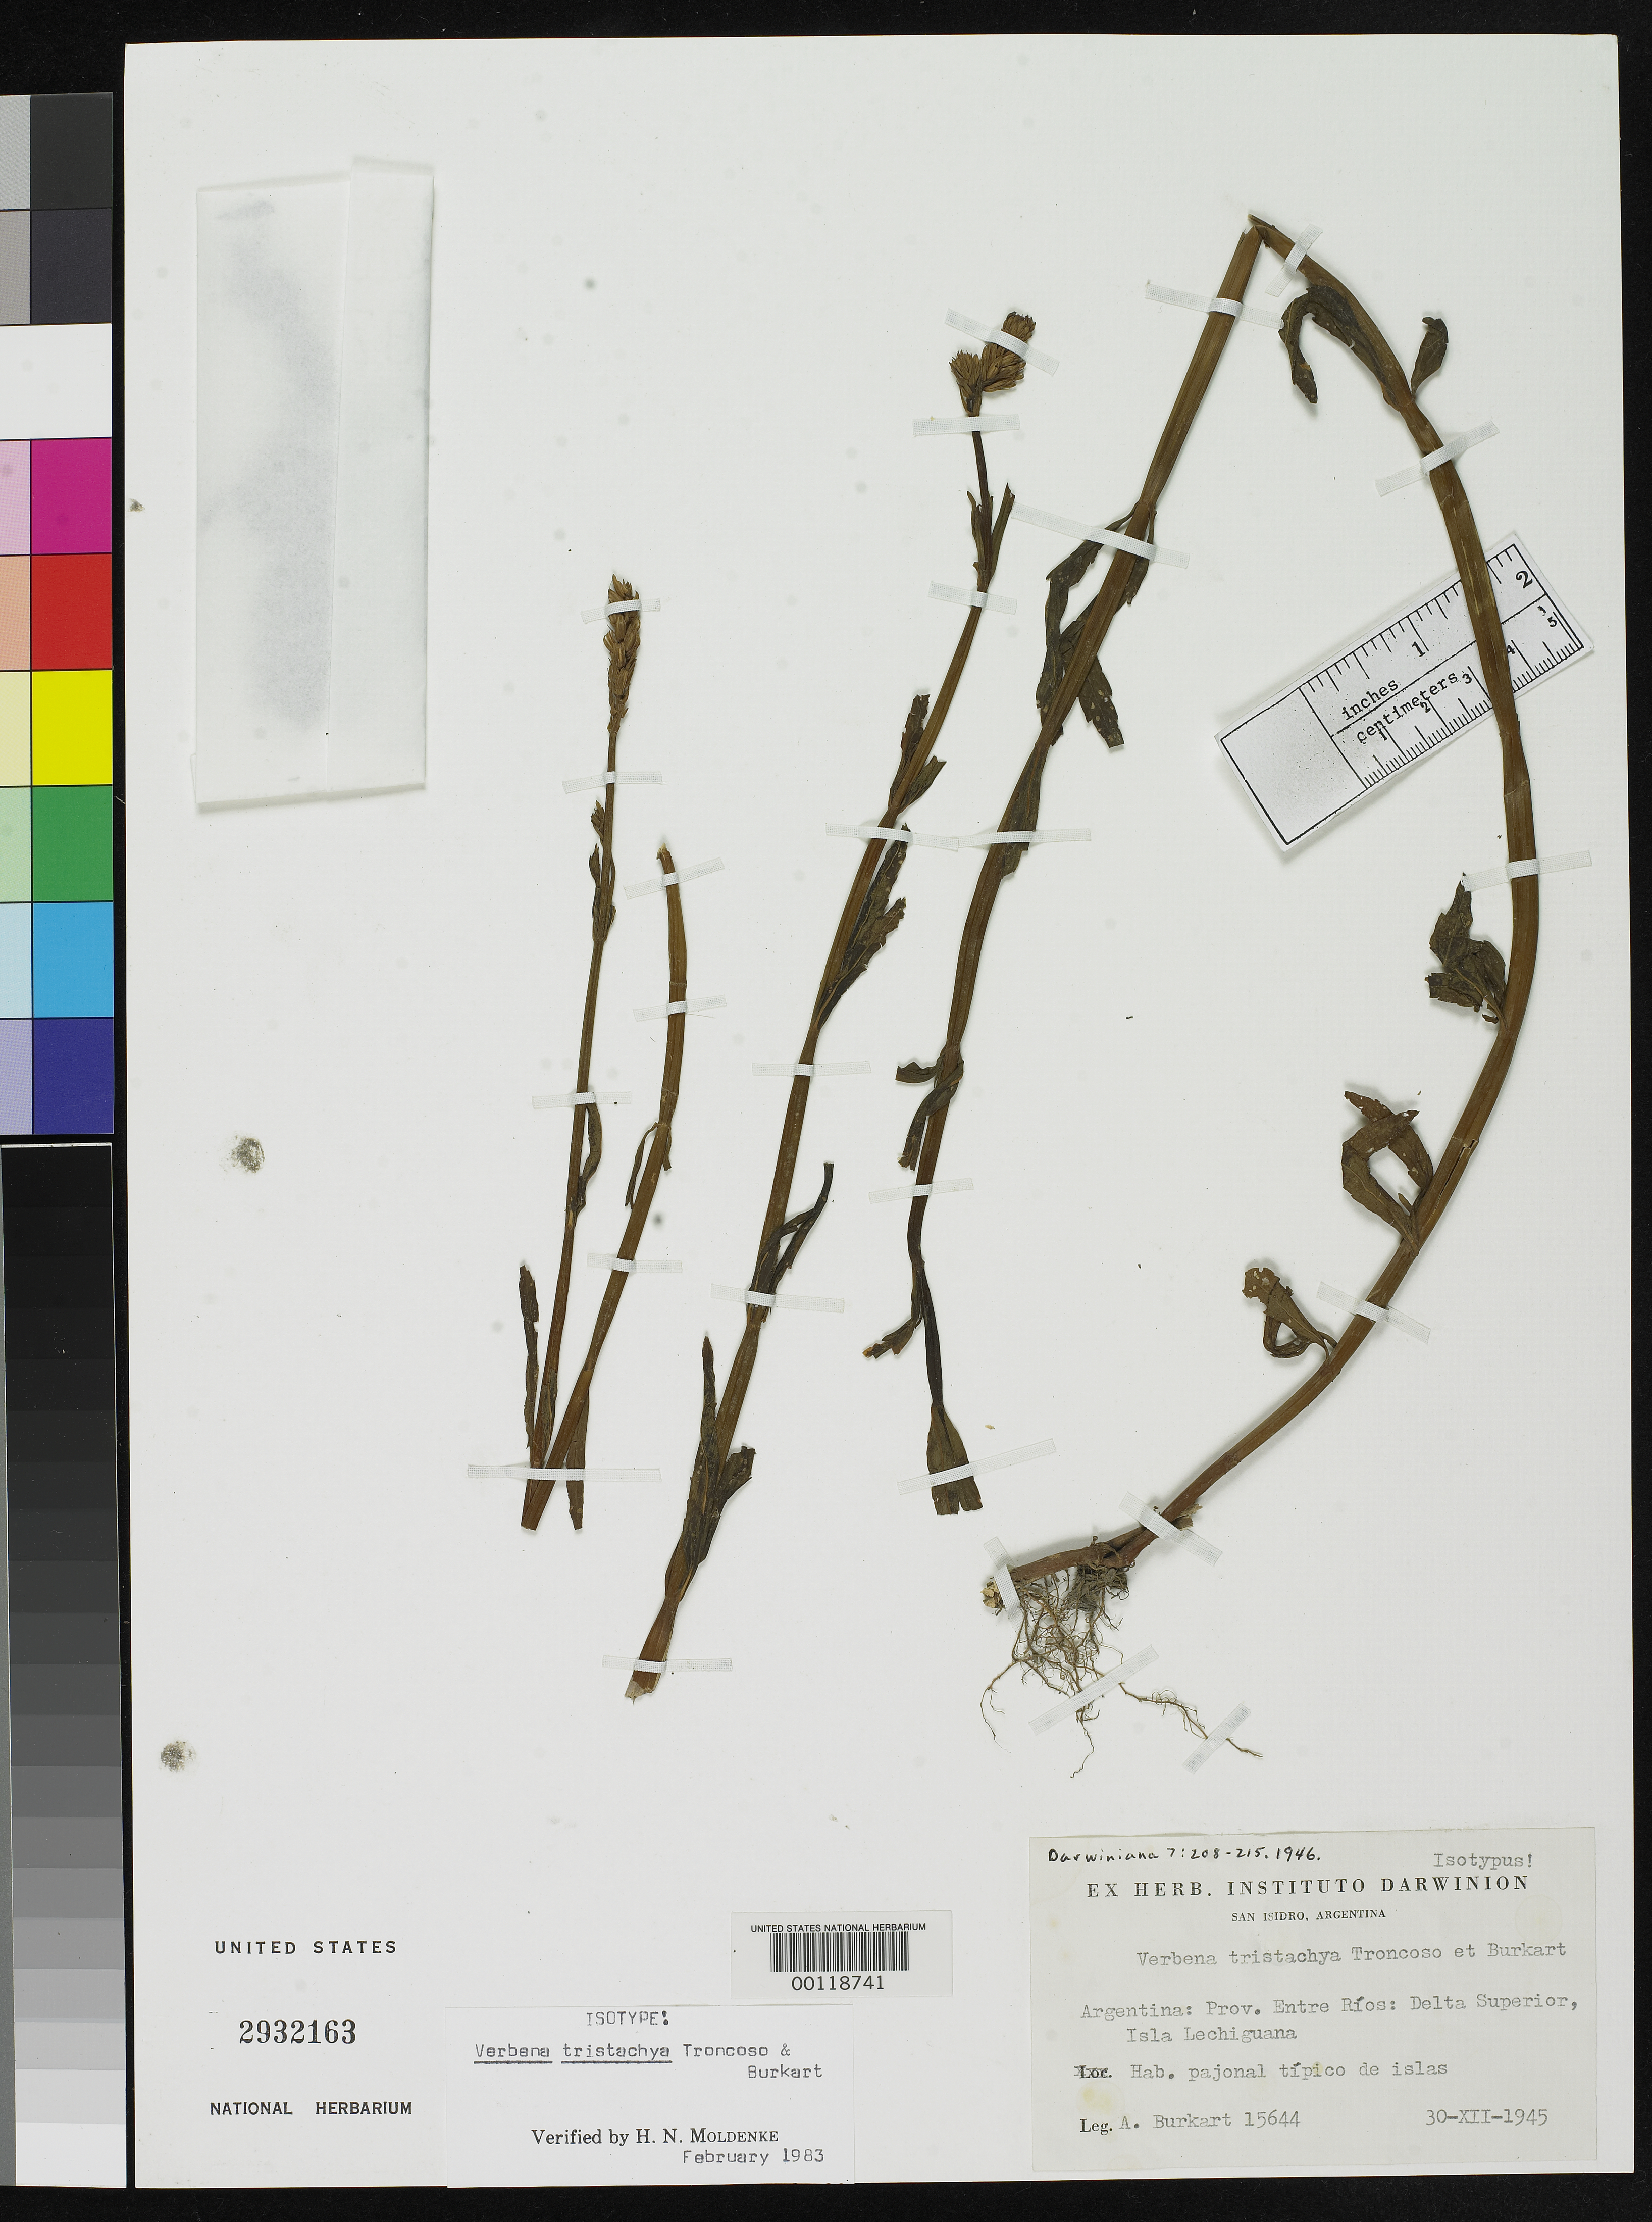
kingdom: Plantae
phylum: Tracheophyta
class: Magnoliopsida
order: Lamiales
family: Verbenaceae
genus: Verbena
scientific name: Verbena tristachya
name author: Troncoso & Burkart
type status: Isotype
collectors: A. E. Burkart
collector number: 15644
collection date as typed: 30 Dec 1945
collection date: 1945-12-30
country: Argentina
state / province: Entre Ríos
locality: Delta Superior, Isla Lechiguana.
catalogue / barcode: US 2932163